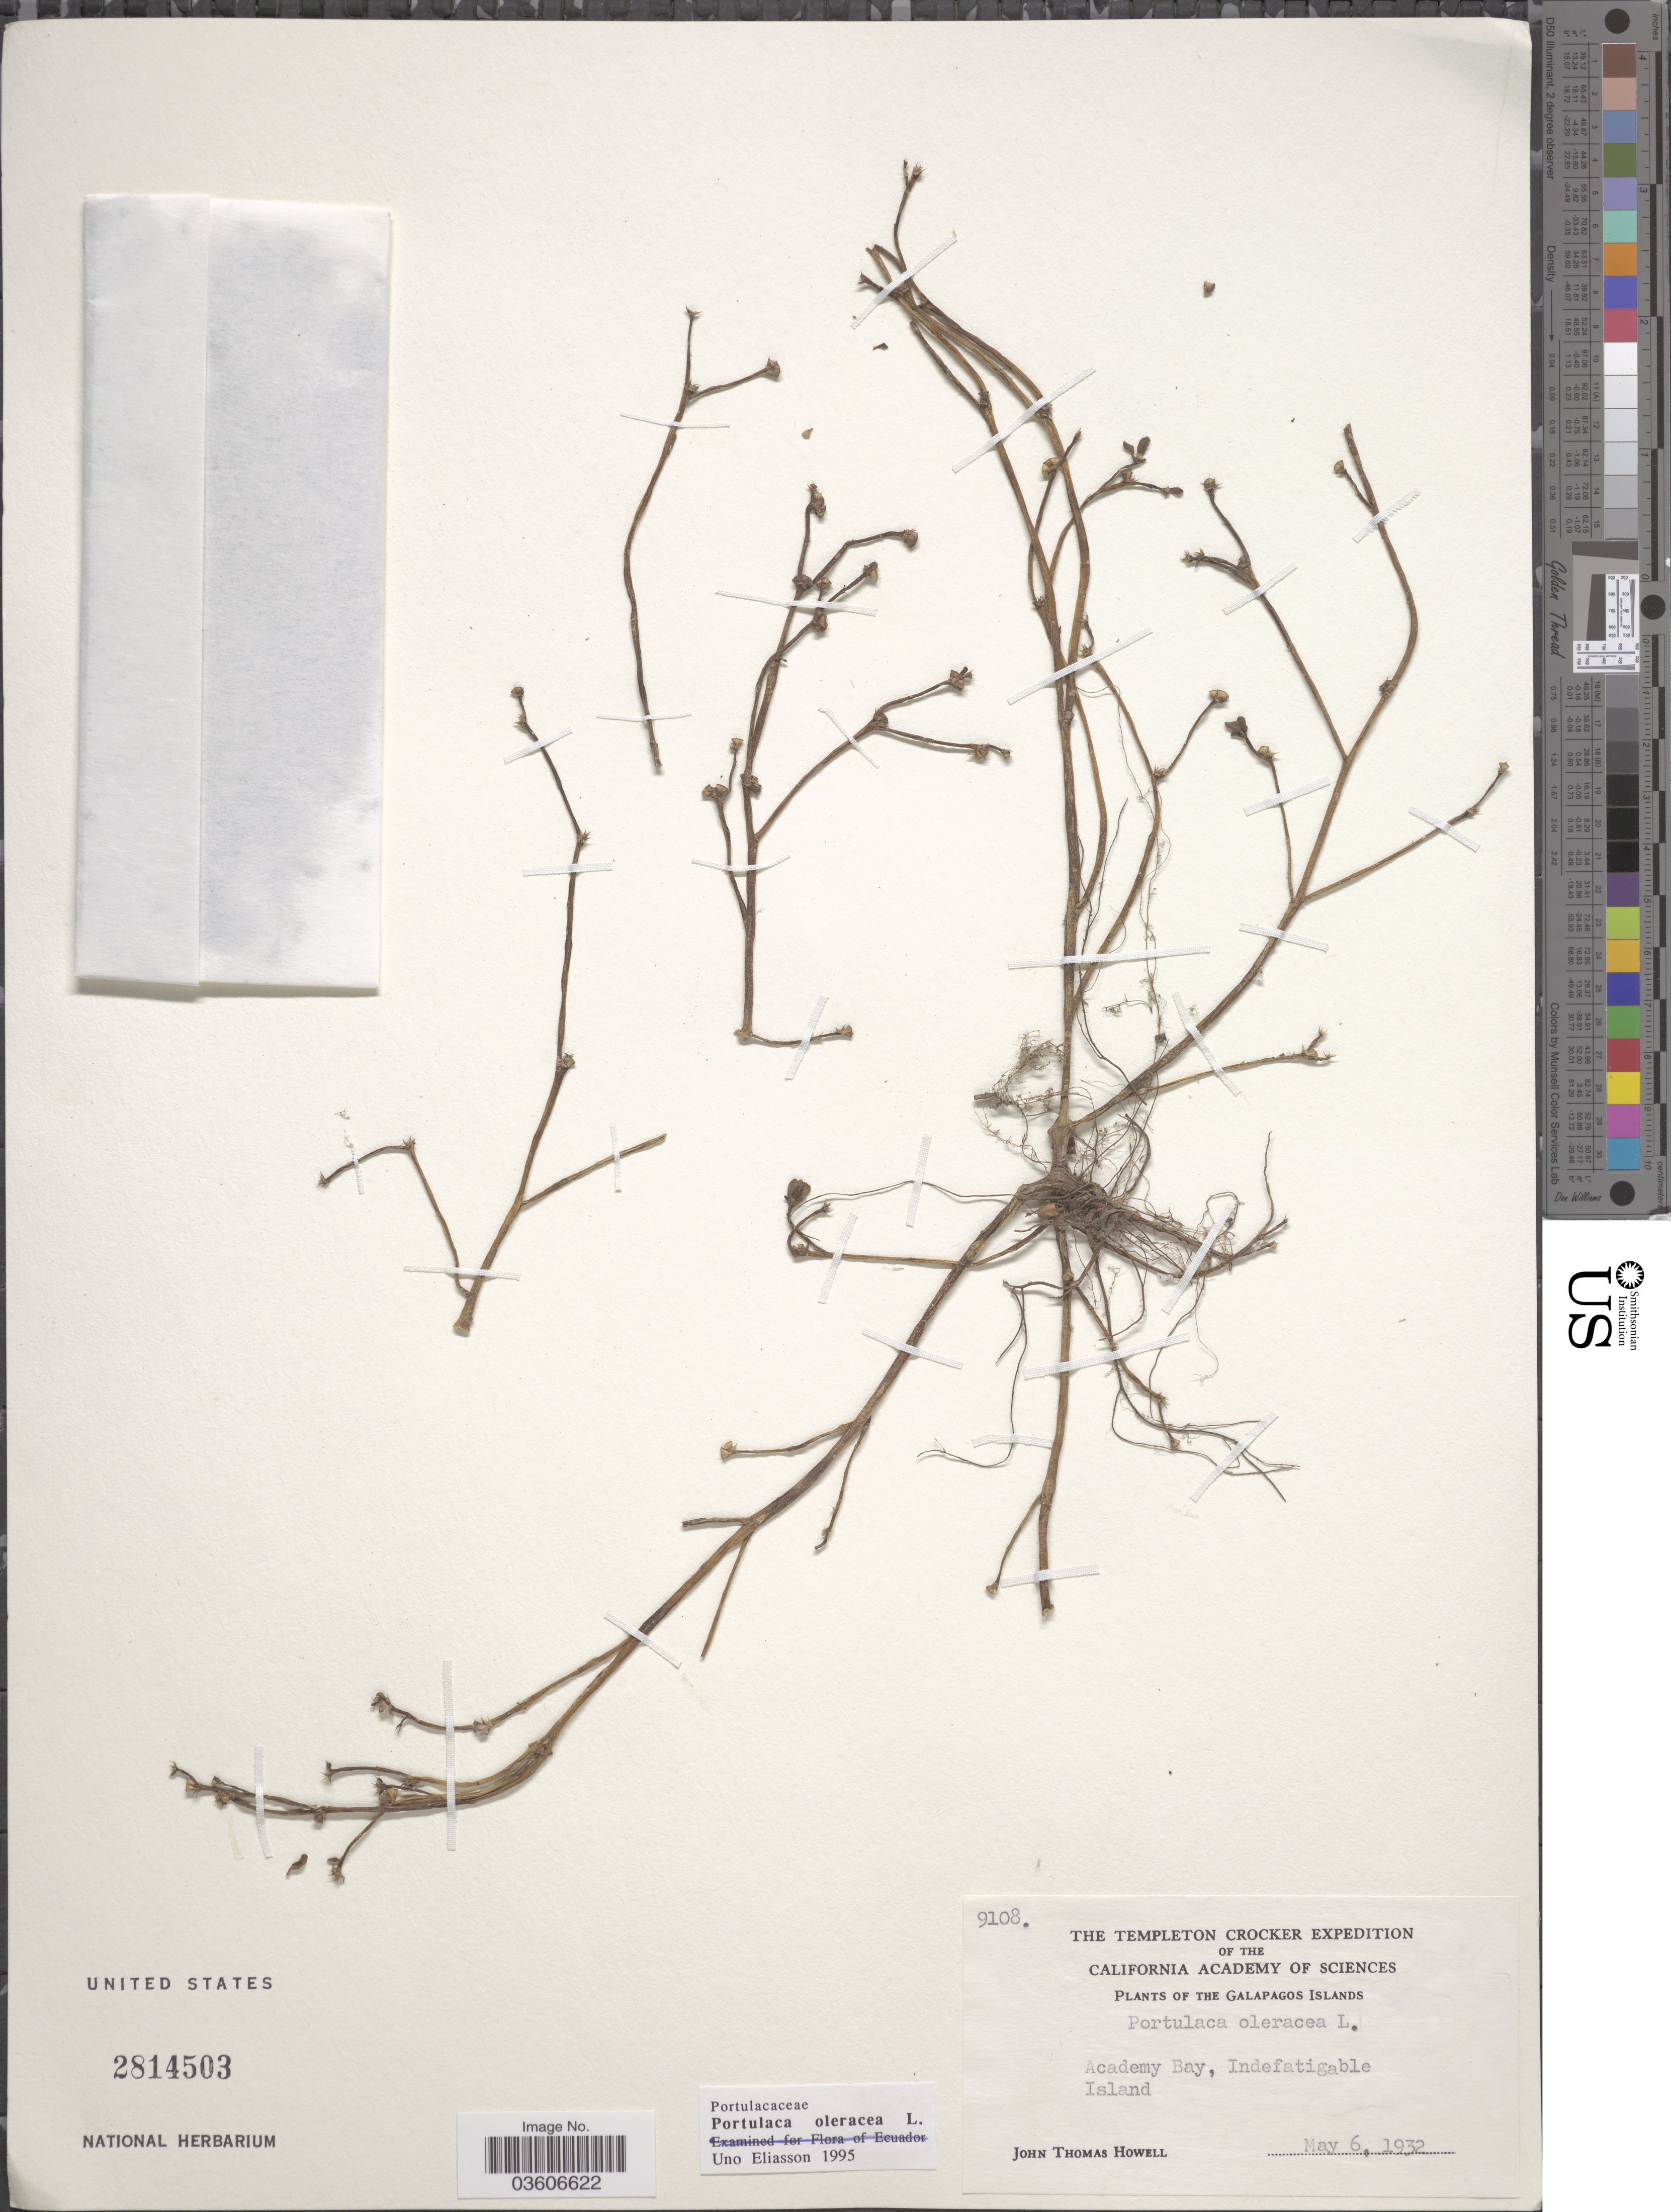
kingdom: Plantae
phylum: Tracheophyta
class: Magnoliopsida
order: Caryophyllales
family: Portulacaceae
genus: Portulaca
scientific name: Portulaca oleracea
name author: L.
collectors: J. T. Howell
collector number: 9108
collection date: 1932-05-06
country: Ecuador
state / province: Colón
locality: The Galapagos Islands. Academy Bay, Indefatigable Island.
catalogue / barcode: US 2814503